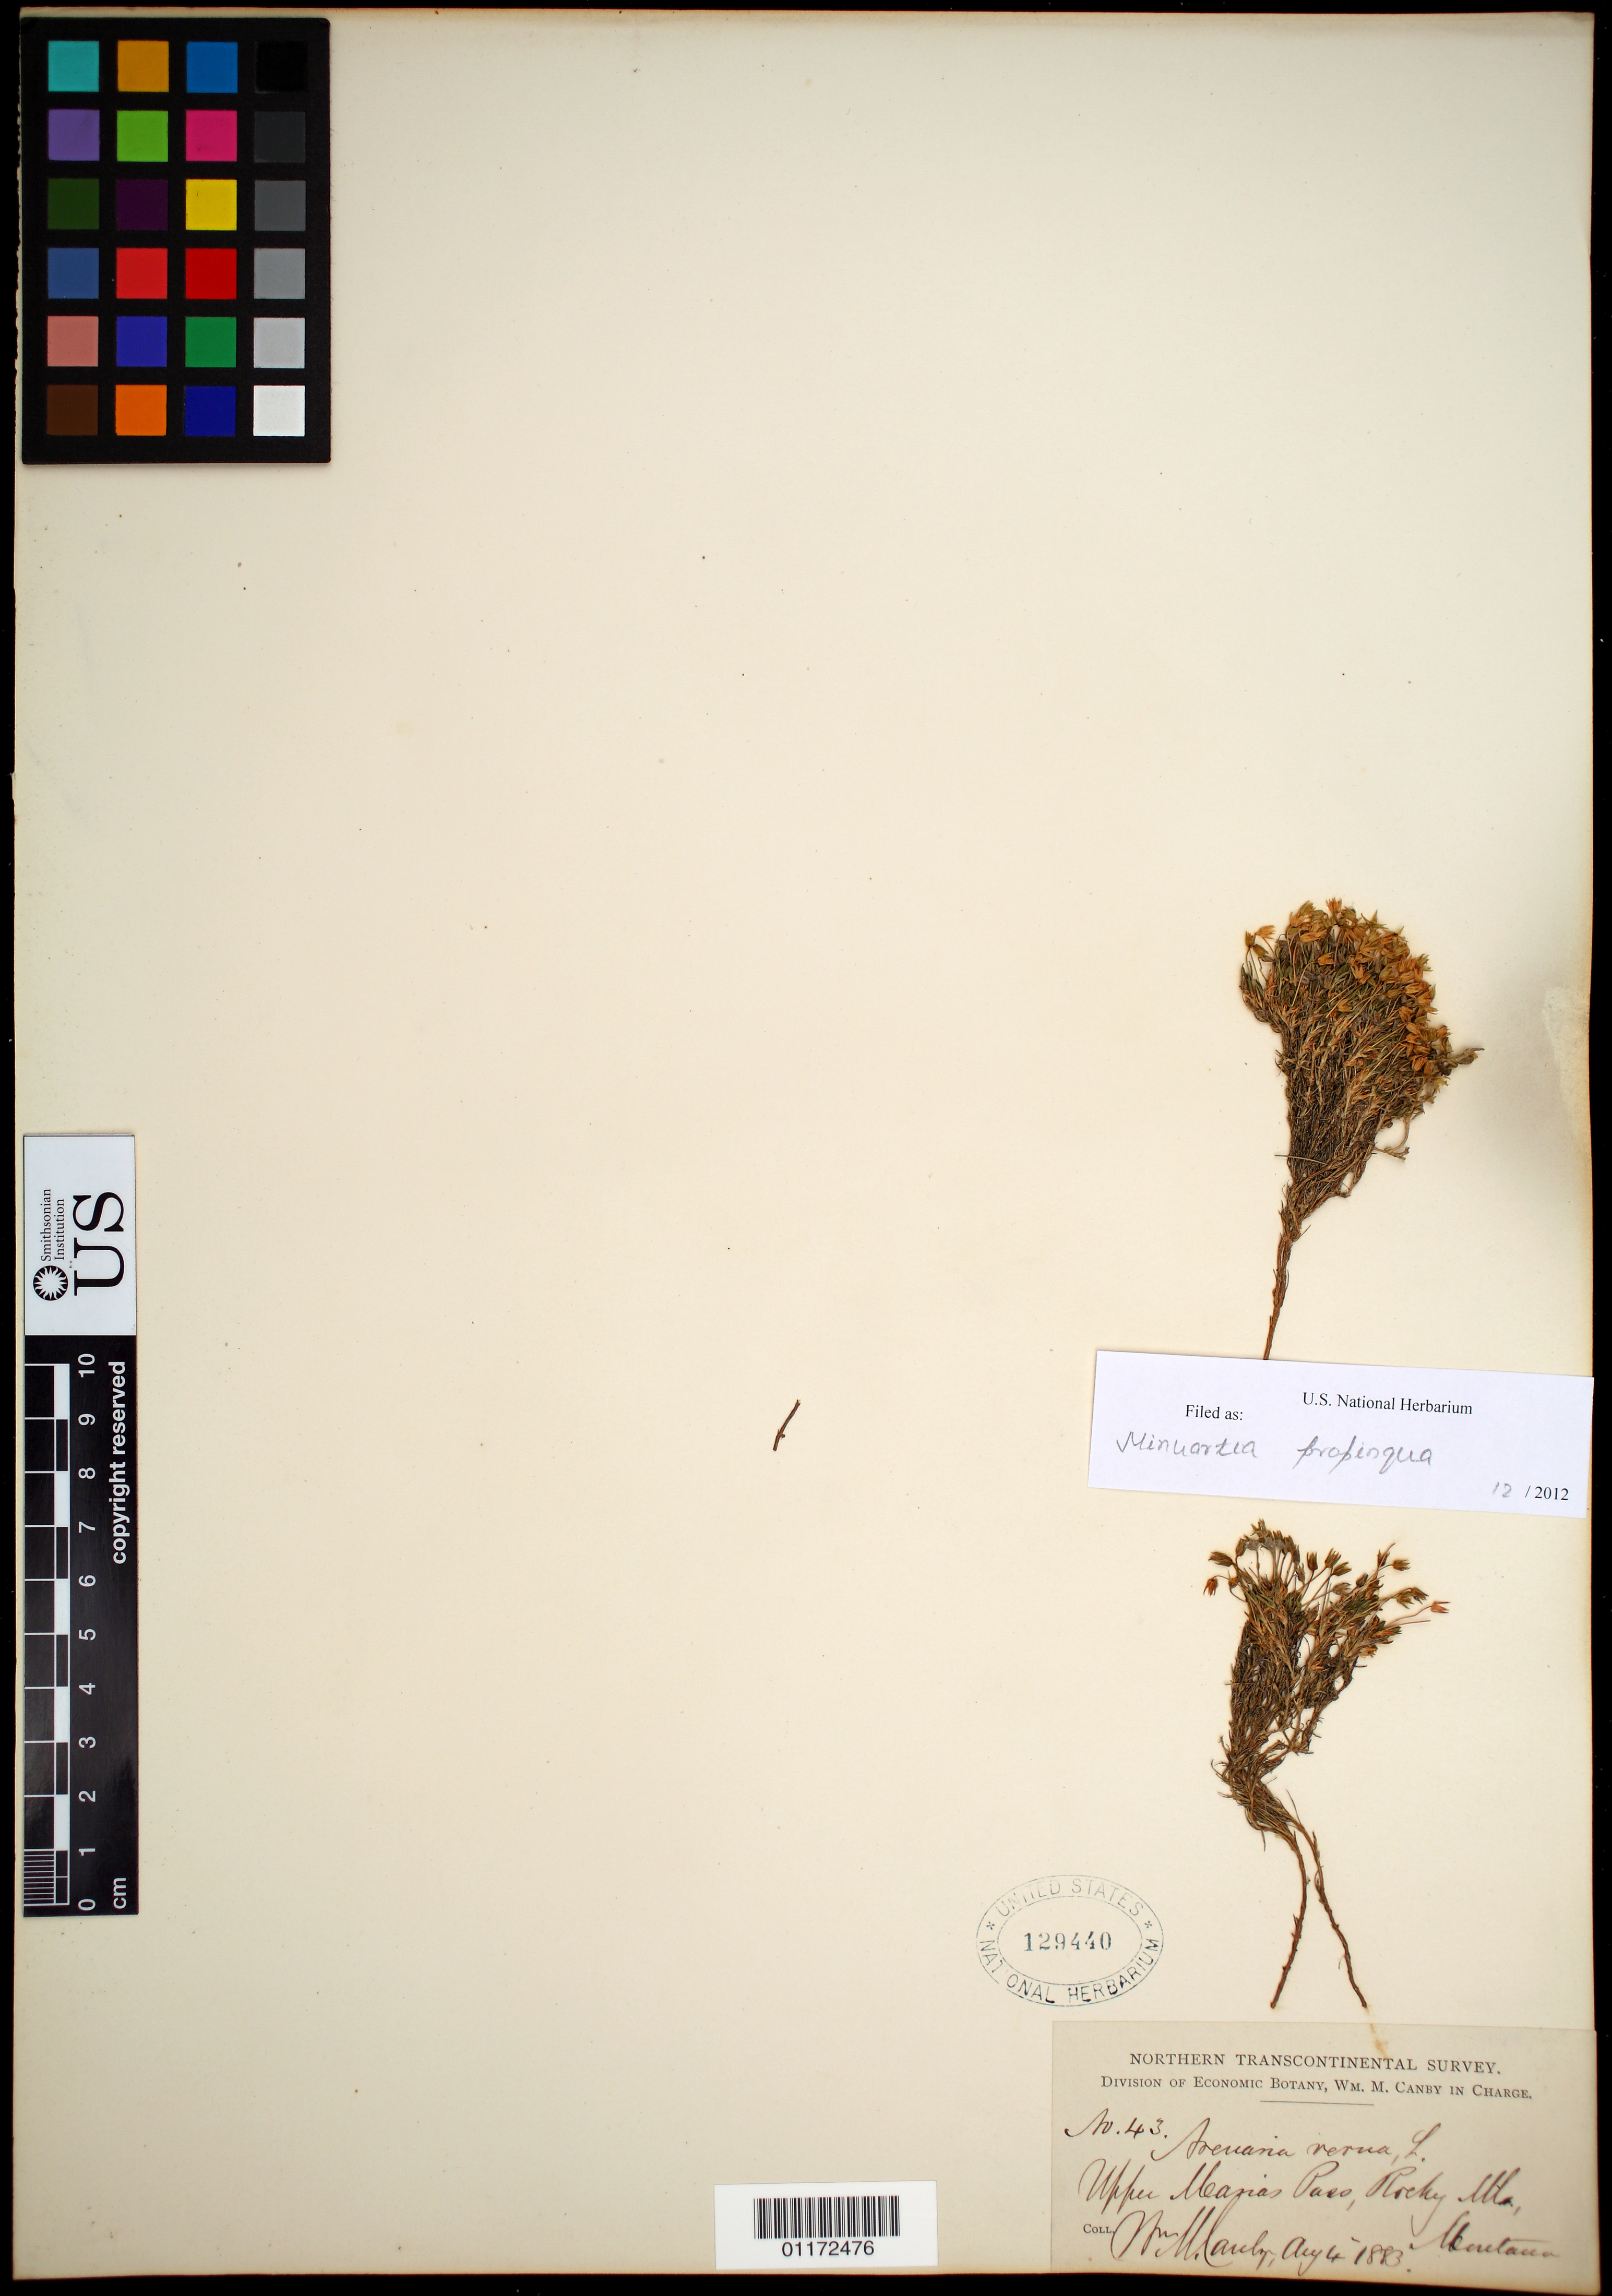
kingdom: Plantae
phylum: Tracheophyta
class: Magnoliopsida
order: Caryophyllales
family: Caryophyllaceae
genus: Minuartia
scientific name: Minuartia propinqua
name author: (Richardson) House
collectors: -- Hayden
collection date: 1870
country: United States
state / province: Utah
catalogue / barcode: US 236525